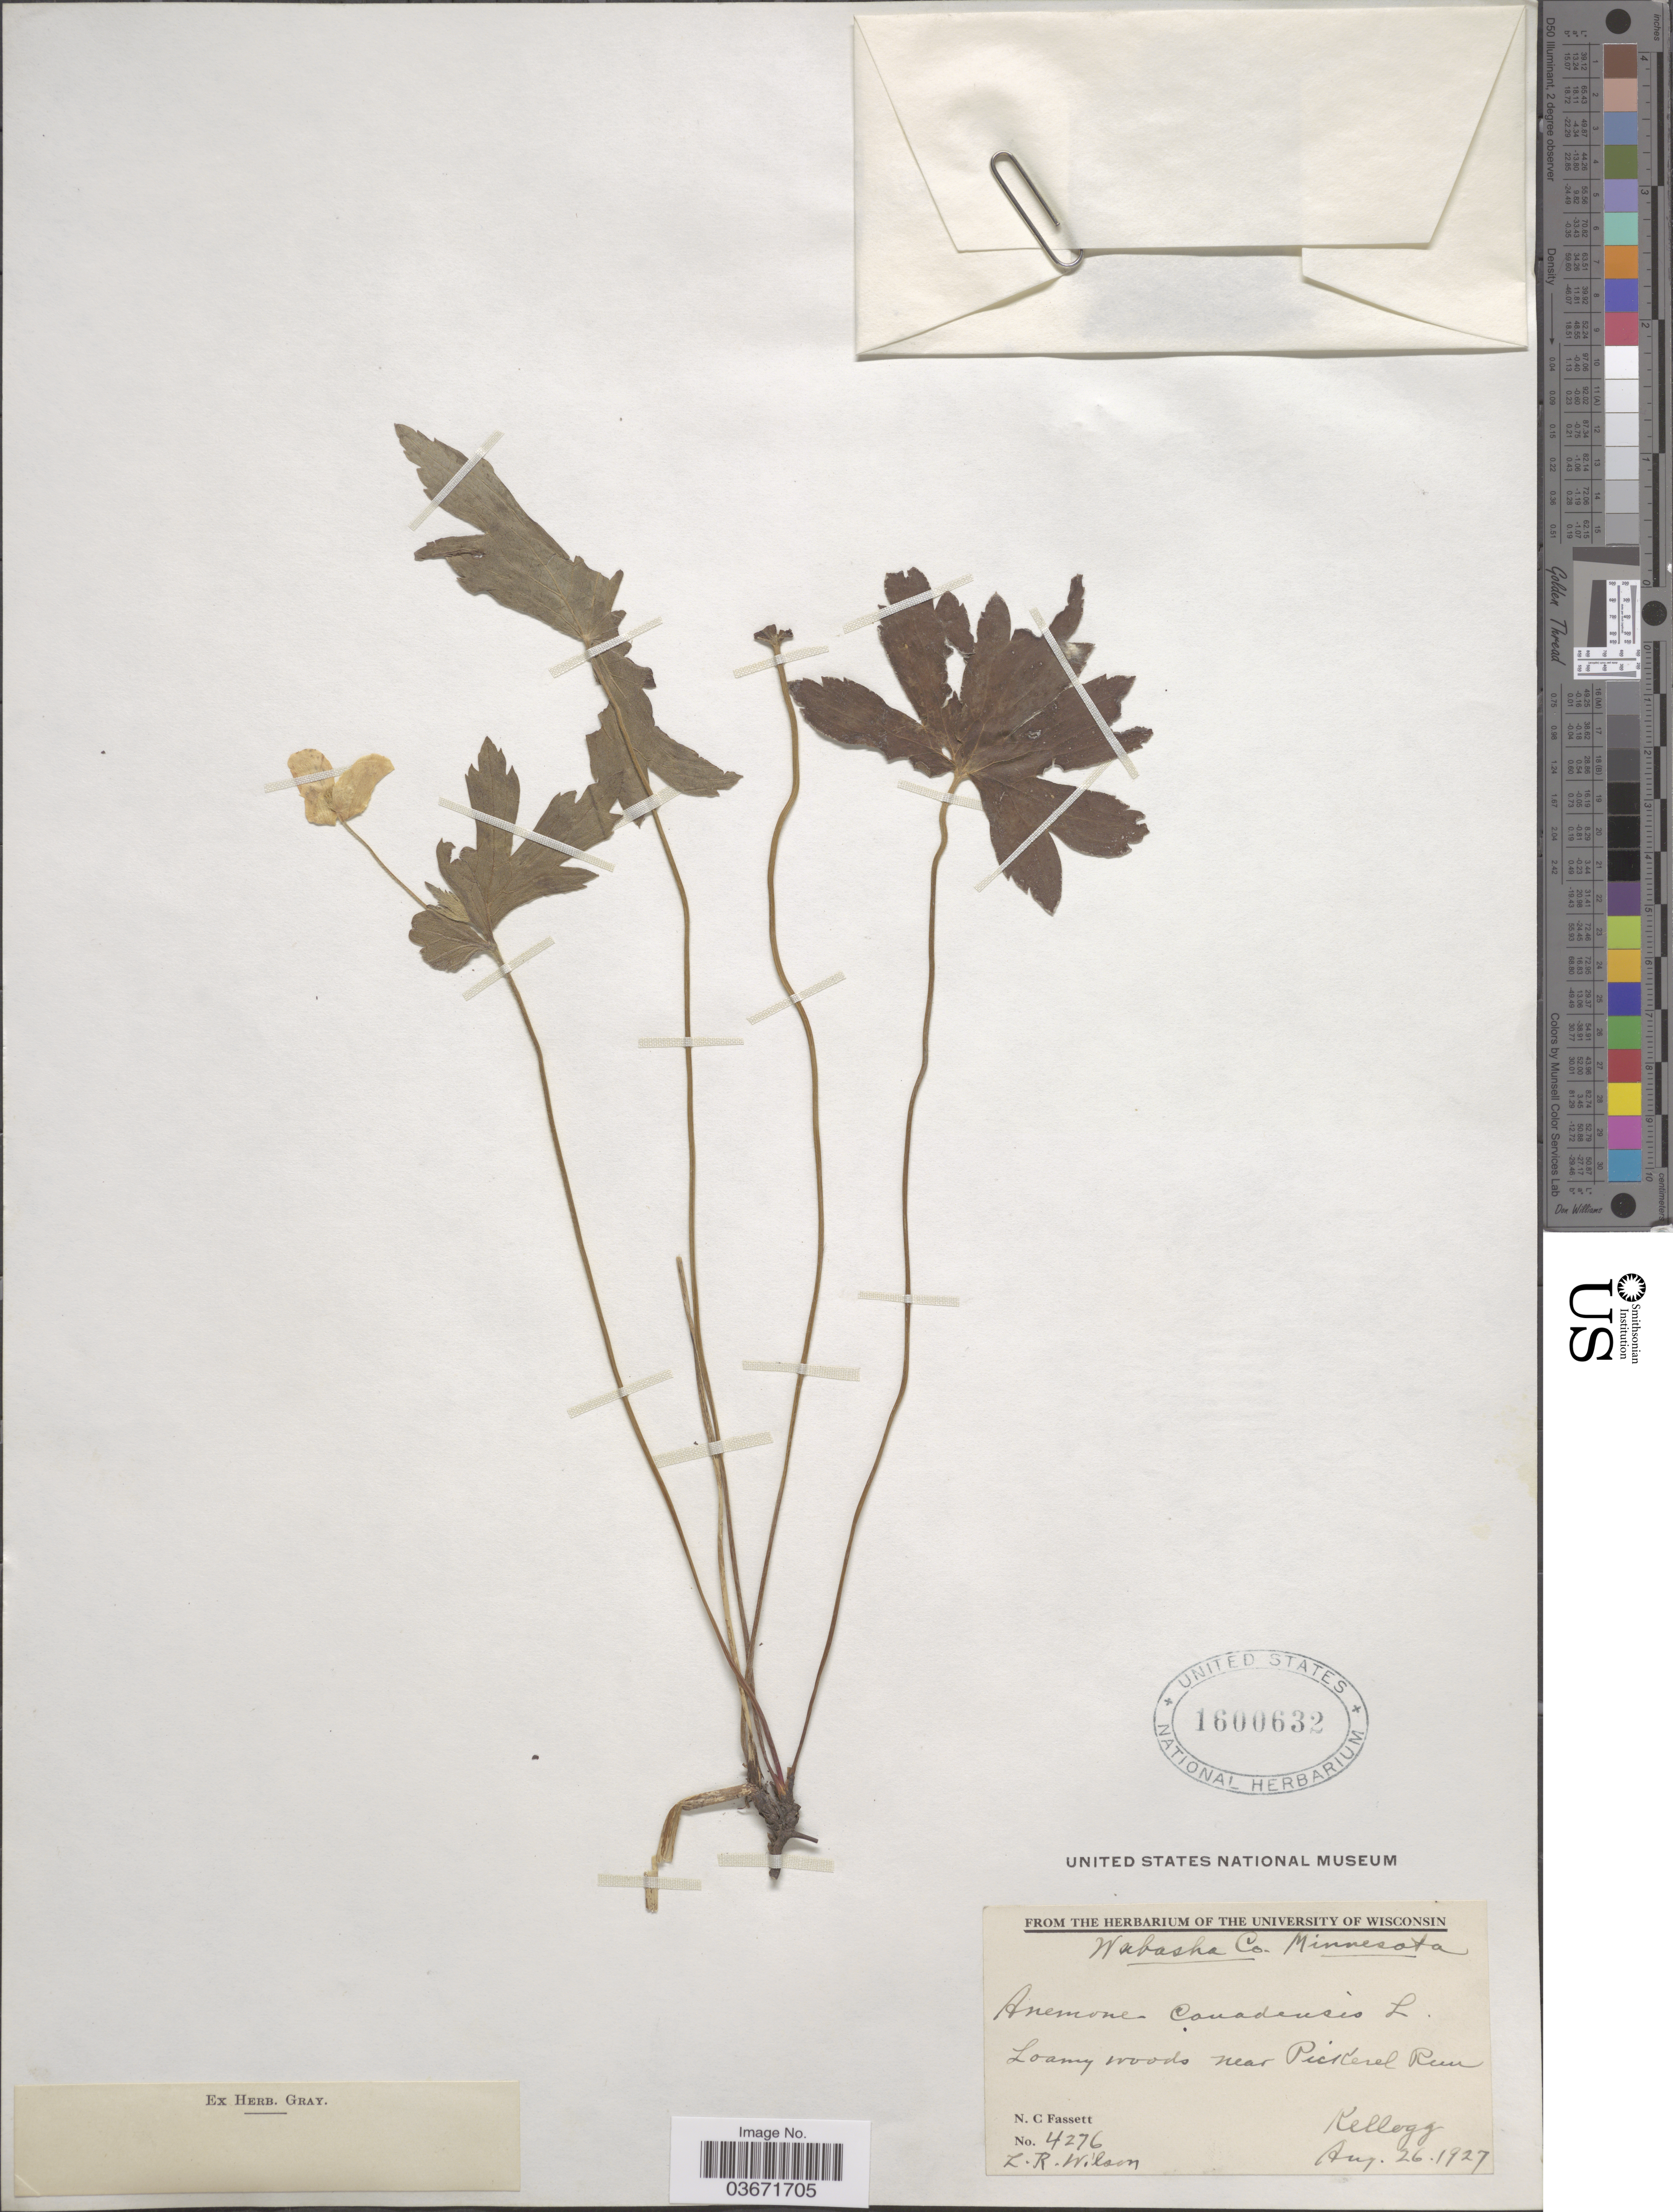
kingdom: Plantae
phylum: Tracheophyta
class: Magnoliopsida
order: Ranunculales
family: Ranunculaceae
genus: Anemone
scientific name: Anemone canadensis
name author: L.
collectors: N. C. Fassett & L. Wilson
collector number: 4276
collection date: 1927-08-26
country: United States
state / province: Minnesota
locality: Wabasha Co. Near Pickerel Run. Kellogg.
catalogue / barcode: US 1600632